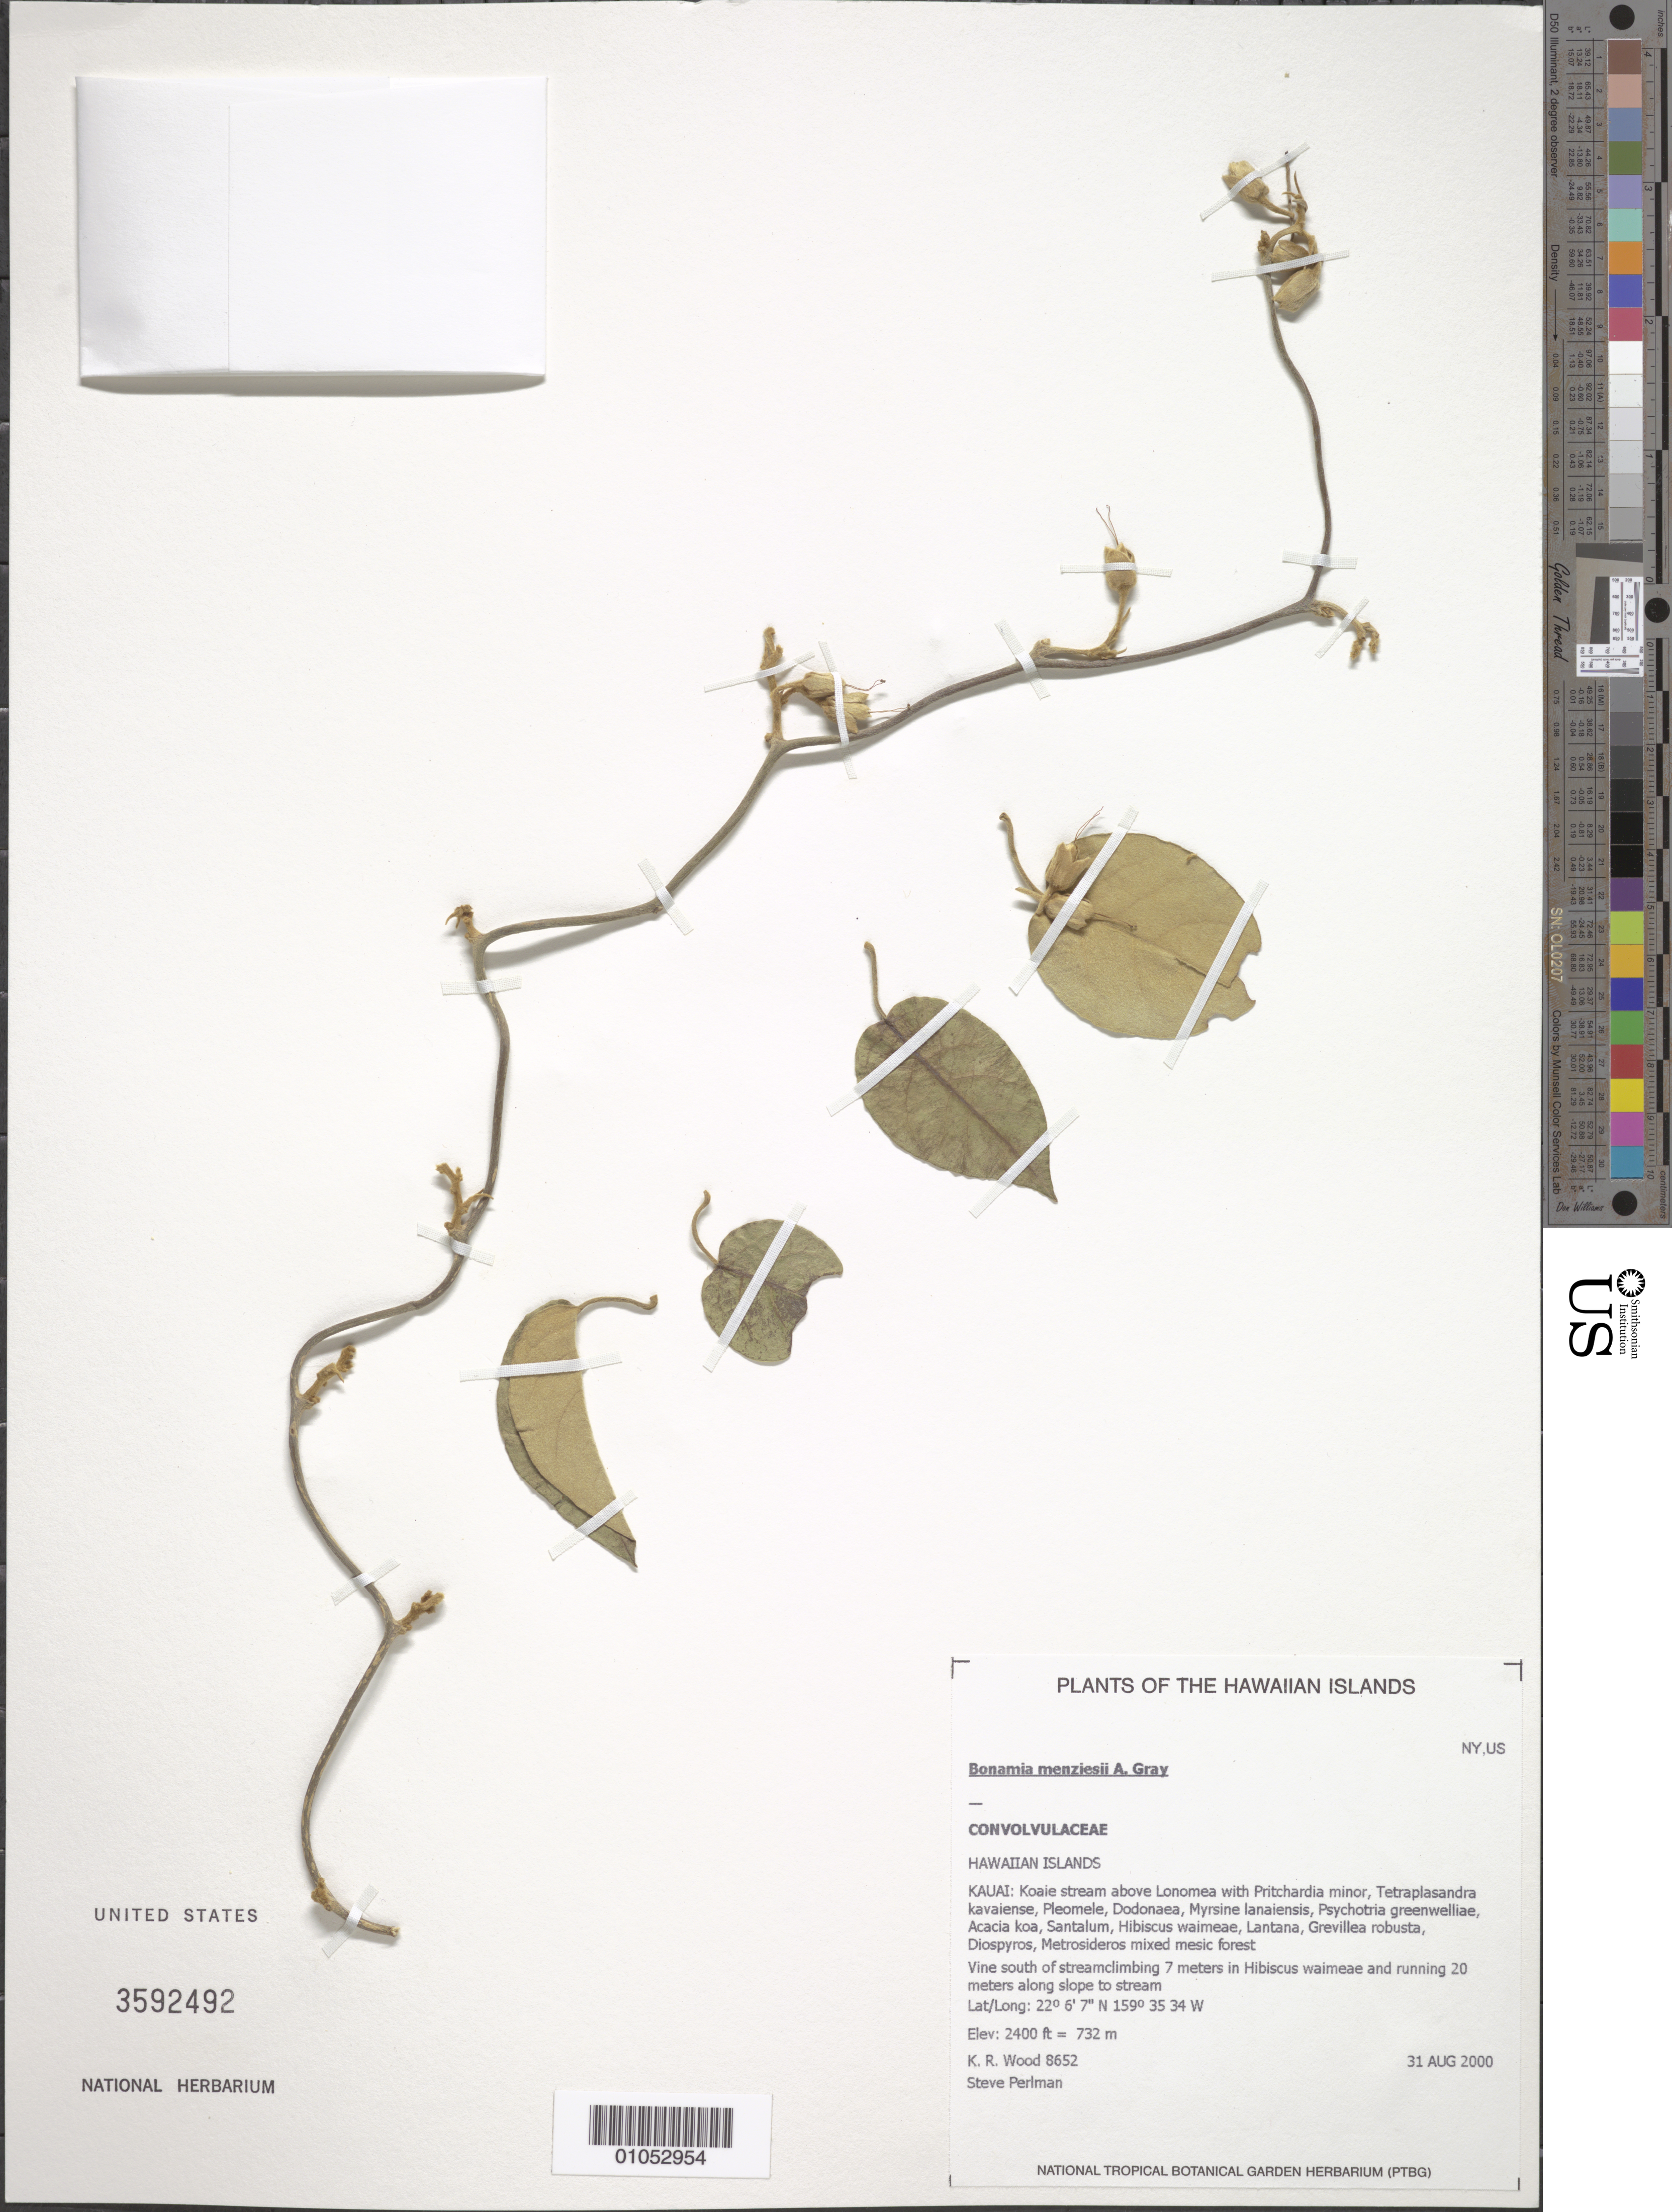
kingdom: Plantae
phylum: Tracheophyta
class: Magnoliopsida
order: Solanales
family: Convolvulaceae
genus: Bonamia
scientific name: Bonamia menziesii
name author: A. Gray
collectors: K. R. Wood & S. P. Perlman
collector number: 8652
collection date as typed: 31 Aug 2000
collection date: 2000-08-31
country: United States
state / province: Hawaii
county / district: Kauai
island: Kaua'i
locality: Koaie stream above Lonomea.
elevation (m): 732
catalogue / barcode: US 3592492